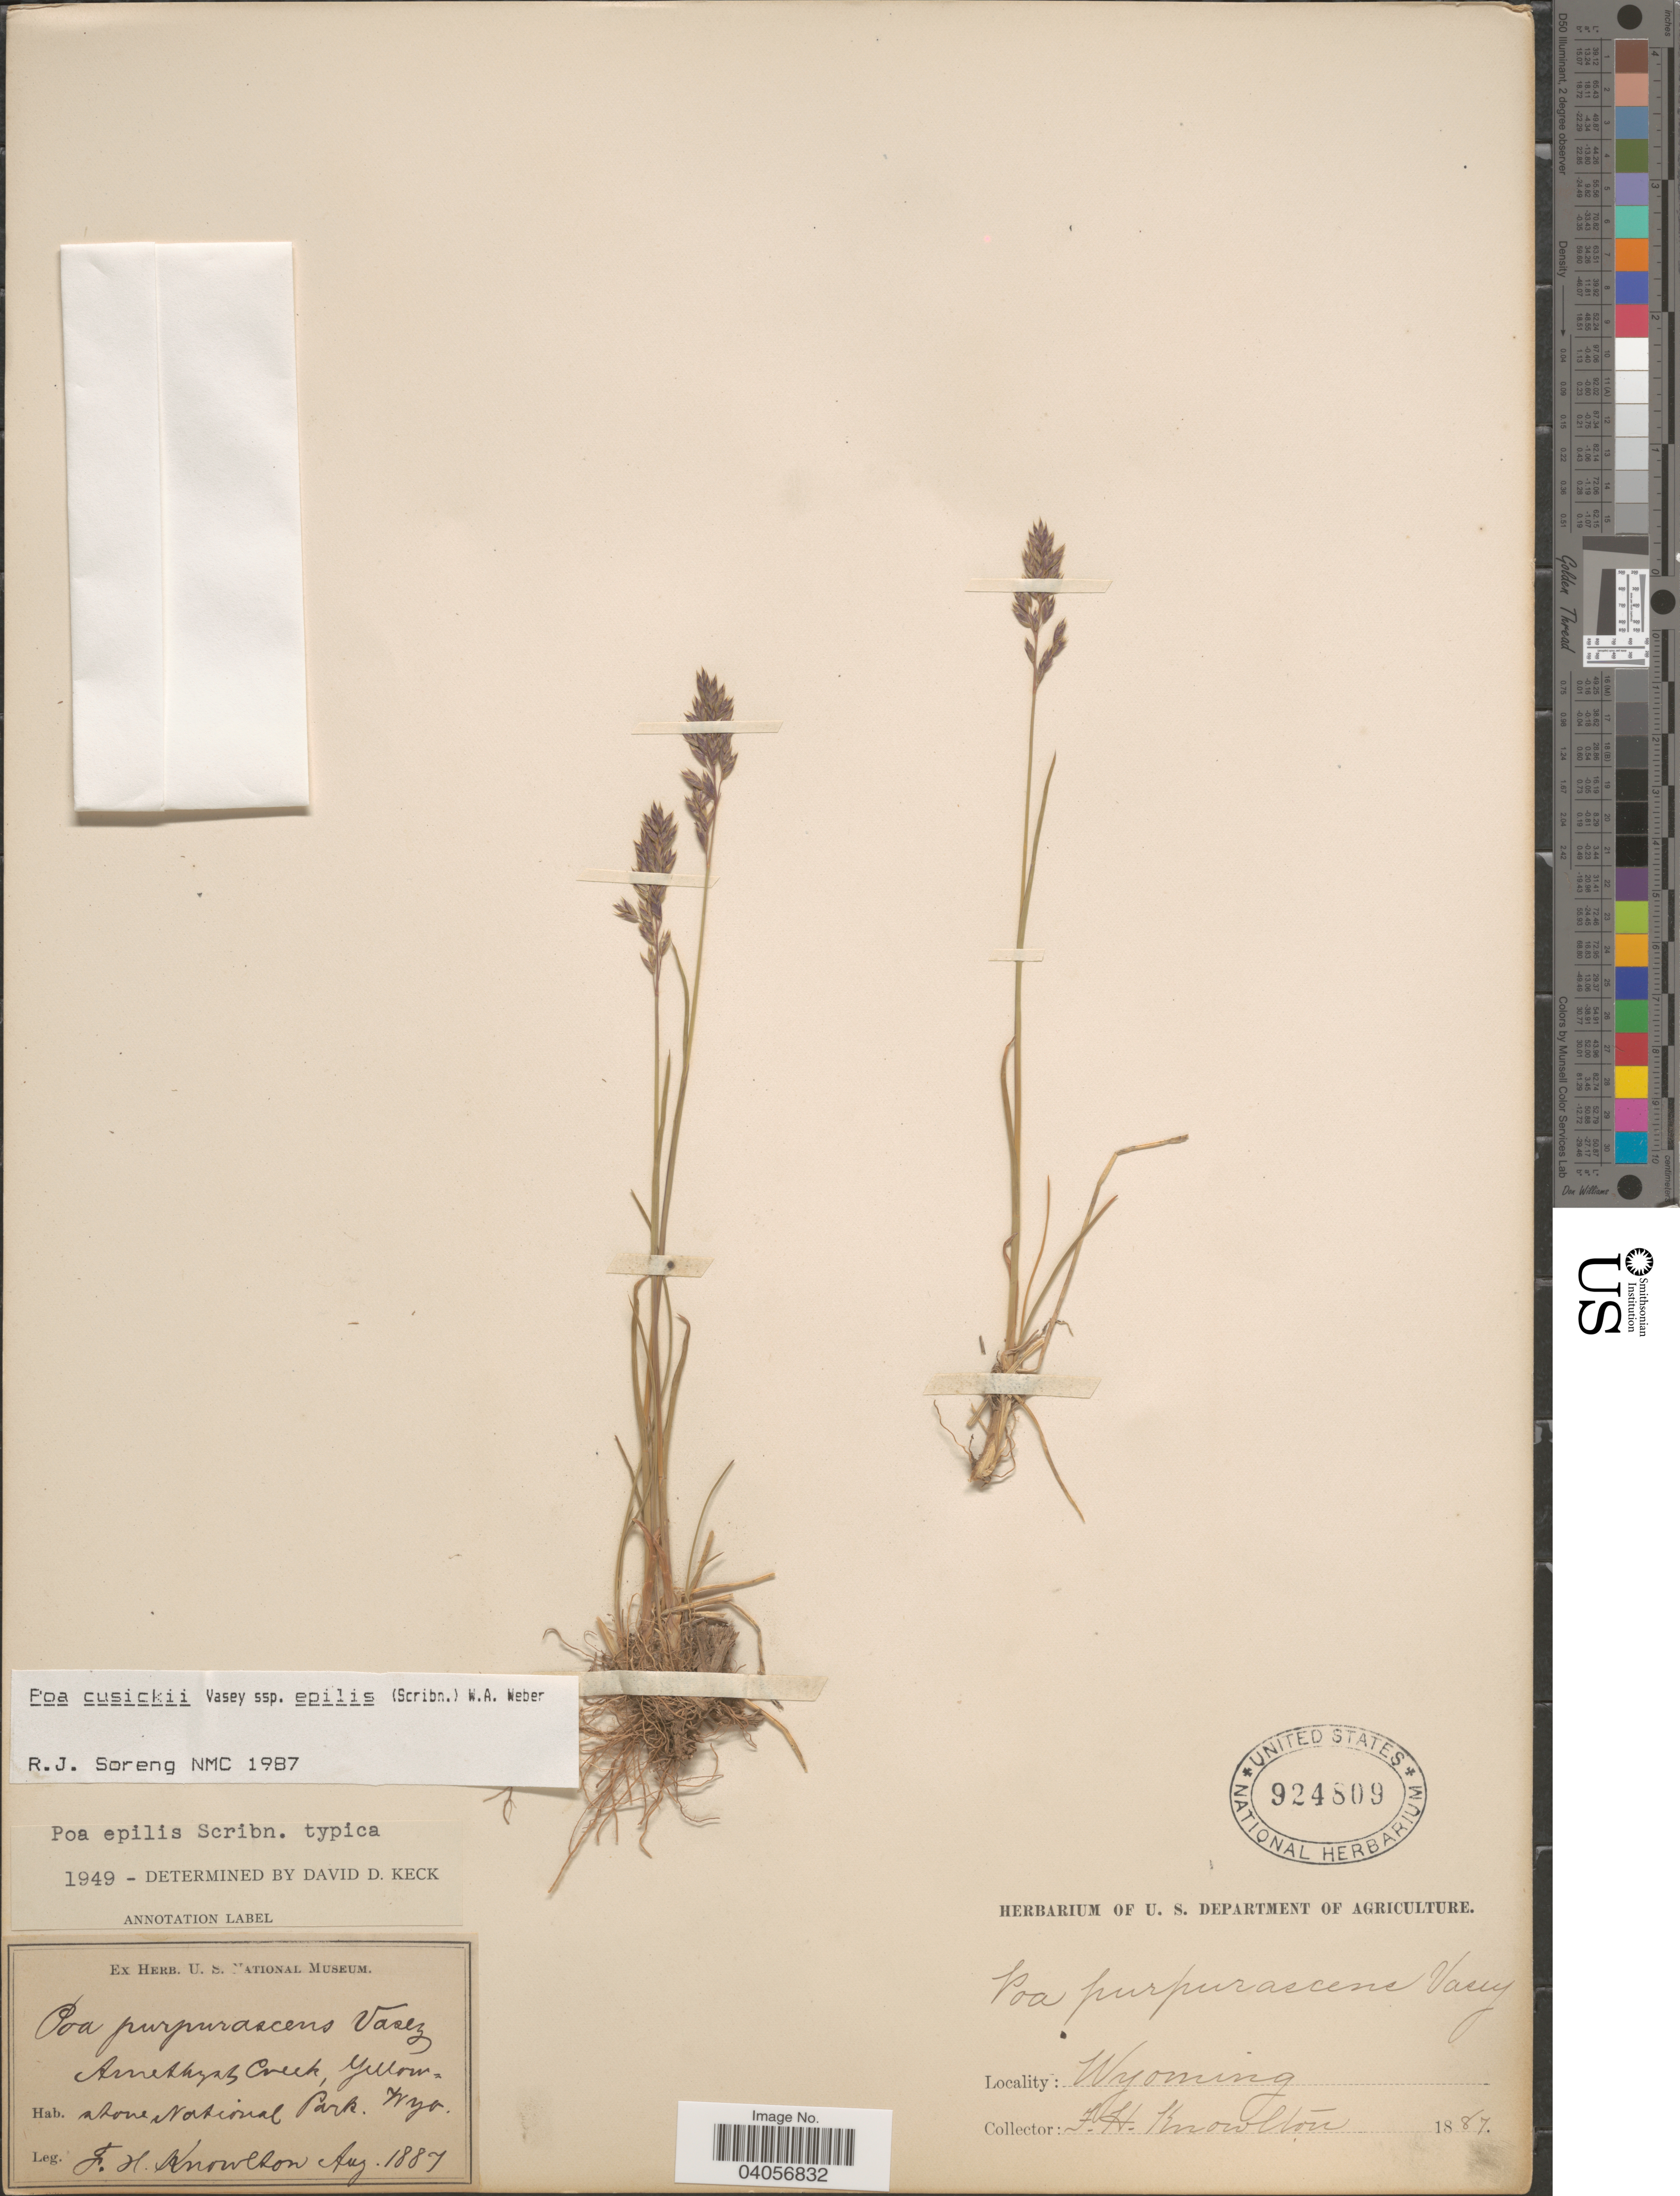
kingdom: Plantae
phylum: Tracheophyta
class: Liliopsida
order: Poales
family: Poaceae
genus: Poa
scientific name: Poa cusickii subsp. epilis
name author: (Scribn.) W.A. Weber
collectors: F. H. Knowlton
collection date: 1887-08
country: United States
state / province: Wyoming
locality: Amethyst Creek, Yellow. above National Park.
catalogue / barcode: US 924809